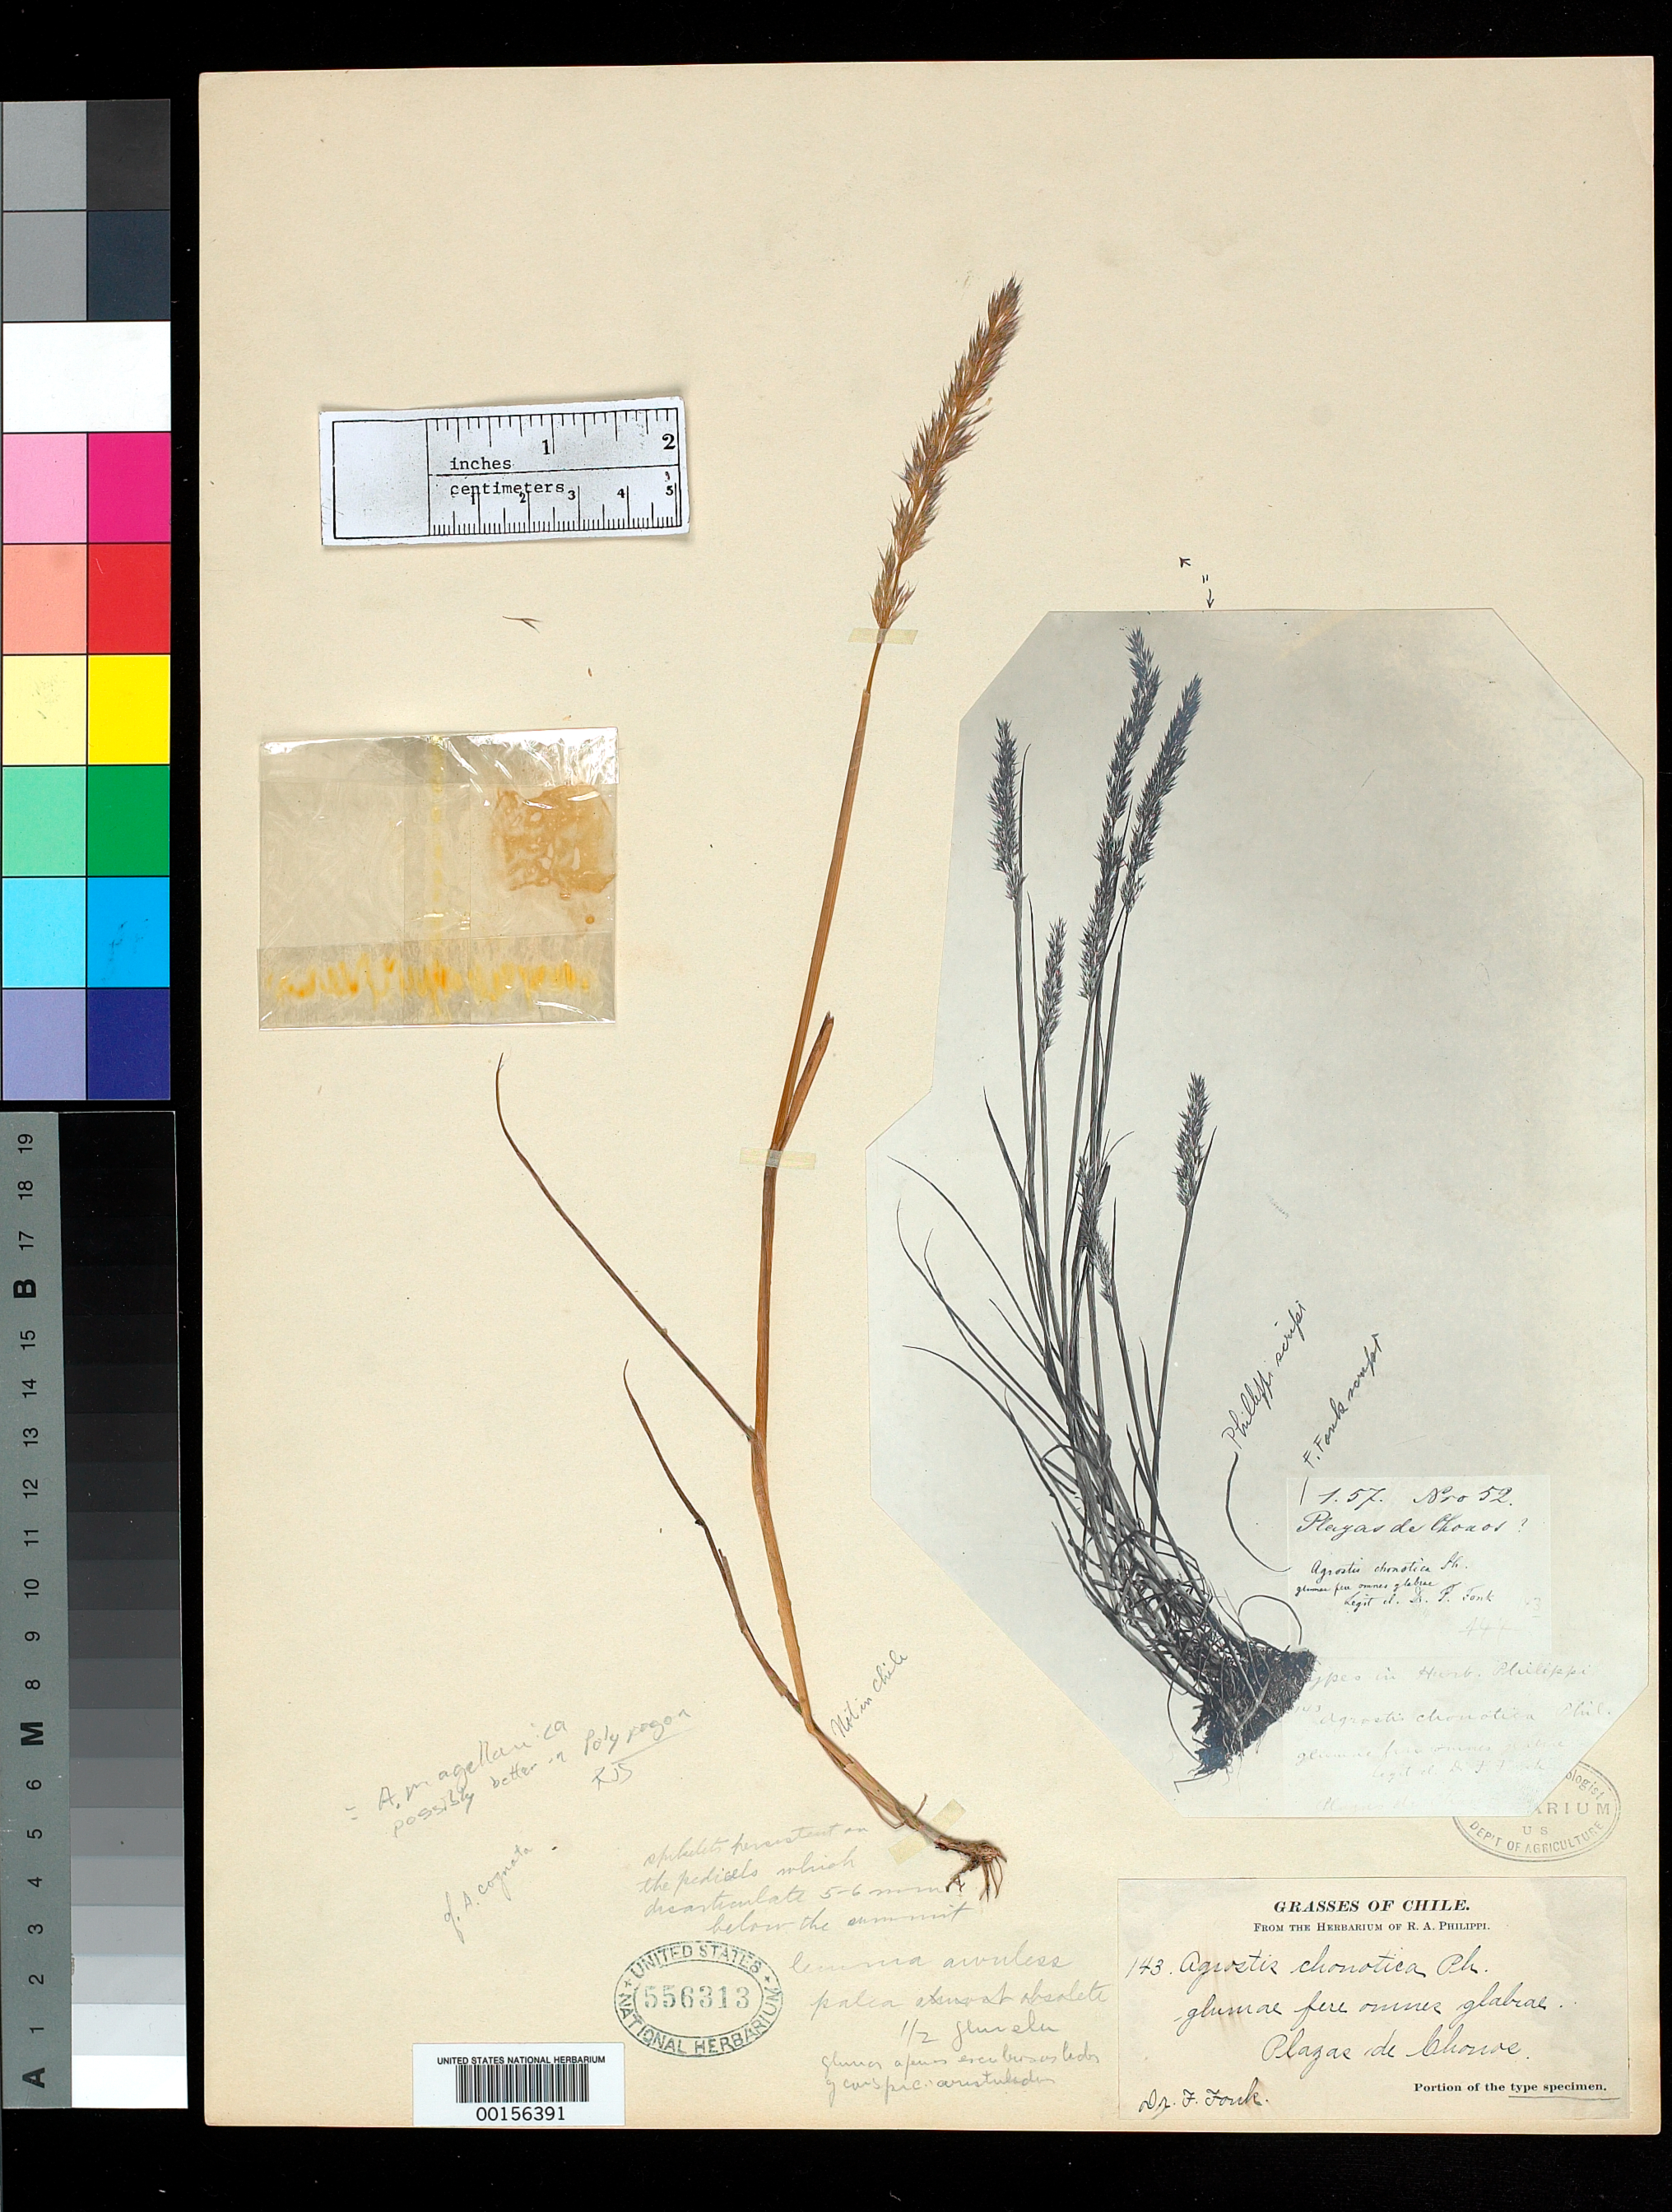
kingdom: Plantae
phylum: Tracheophyta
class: Liliopsida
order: Poales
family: Poaceae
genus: Agrostis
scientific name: Agrostis chonotica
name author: Phil.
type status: Type Fragment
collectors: F. Fonk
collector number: Philippi 143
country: Chile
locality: Playas de Chonos.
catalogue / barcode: US 556313